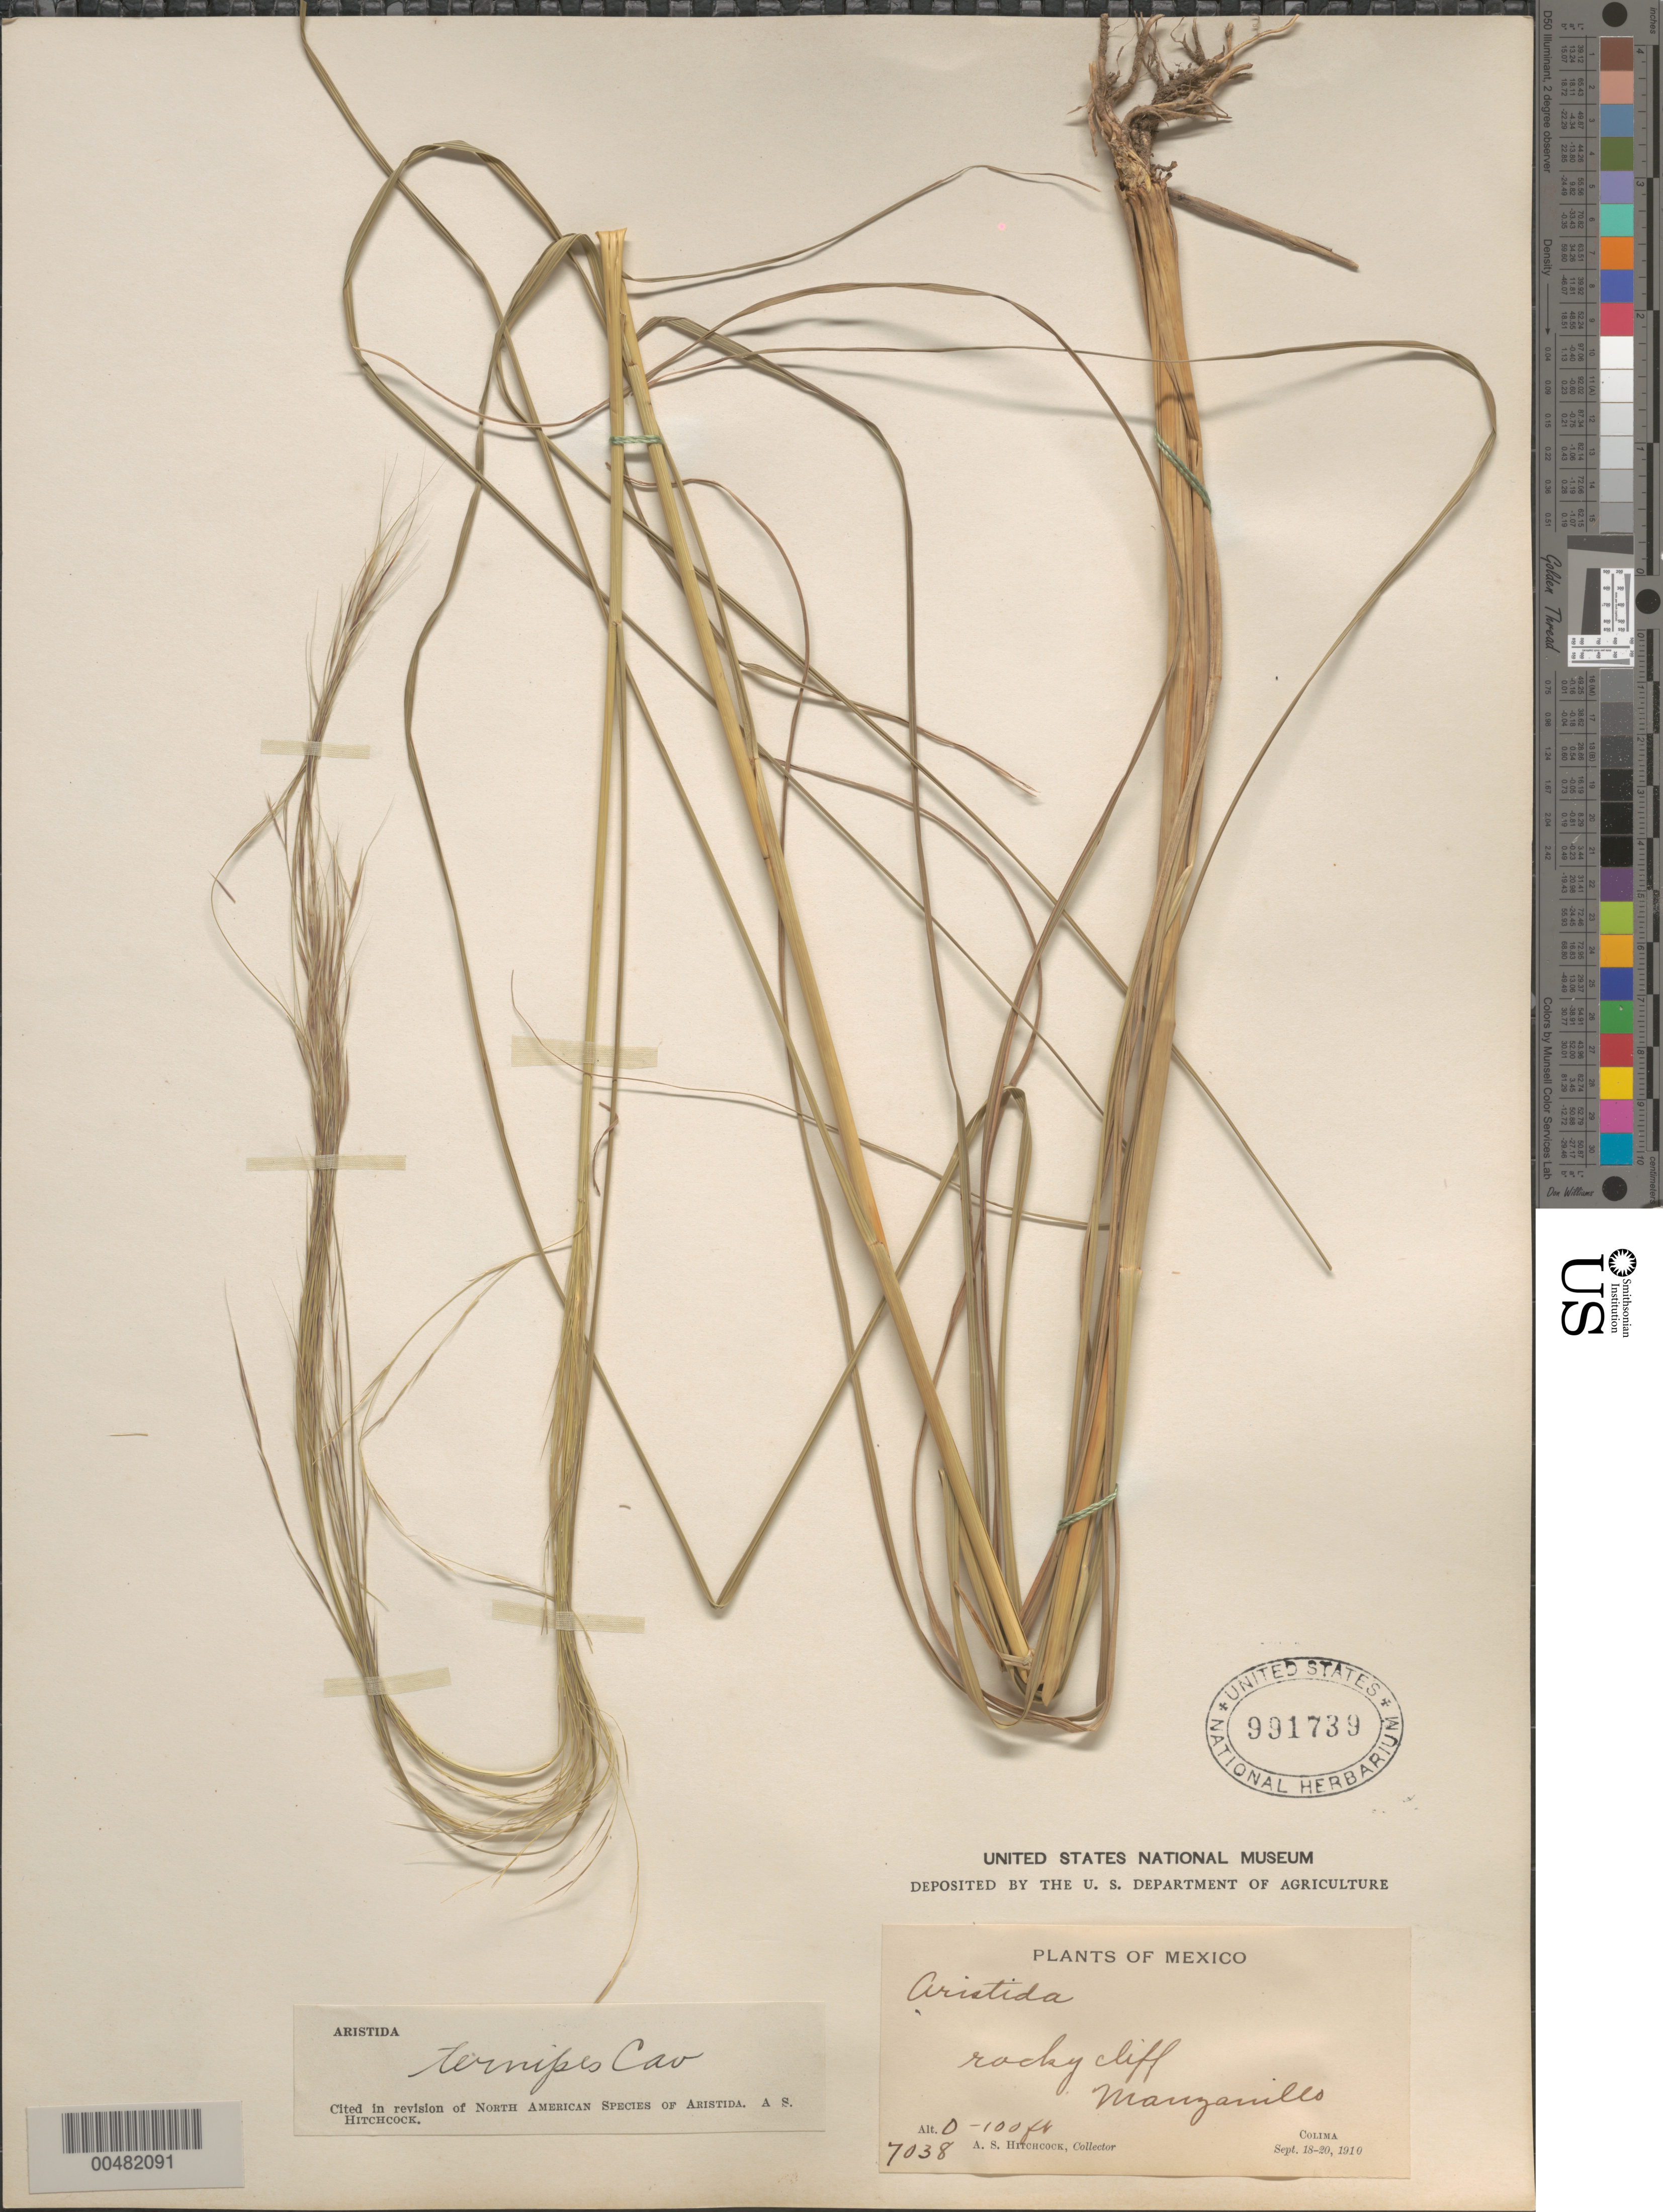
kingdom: Plantae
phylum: Tracheophyta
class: Liliopsida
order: Poales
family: Poaceae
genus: Aristida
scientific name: Aristida ternipes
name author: Cav.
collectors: A. S. Hitchcock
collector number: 7038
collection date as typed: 18 Sep 1910 to 20 Sep 1910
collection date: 1910-09-18/1910-09-20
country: Mexico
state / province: Colima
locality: Manzanillo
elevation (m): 0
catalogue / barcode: US 991739